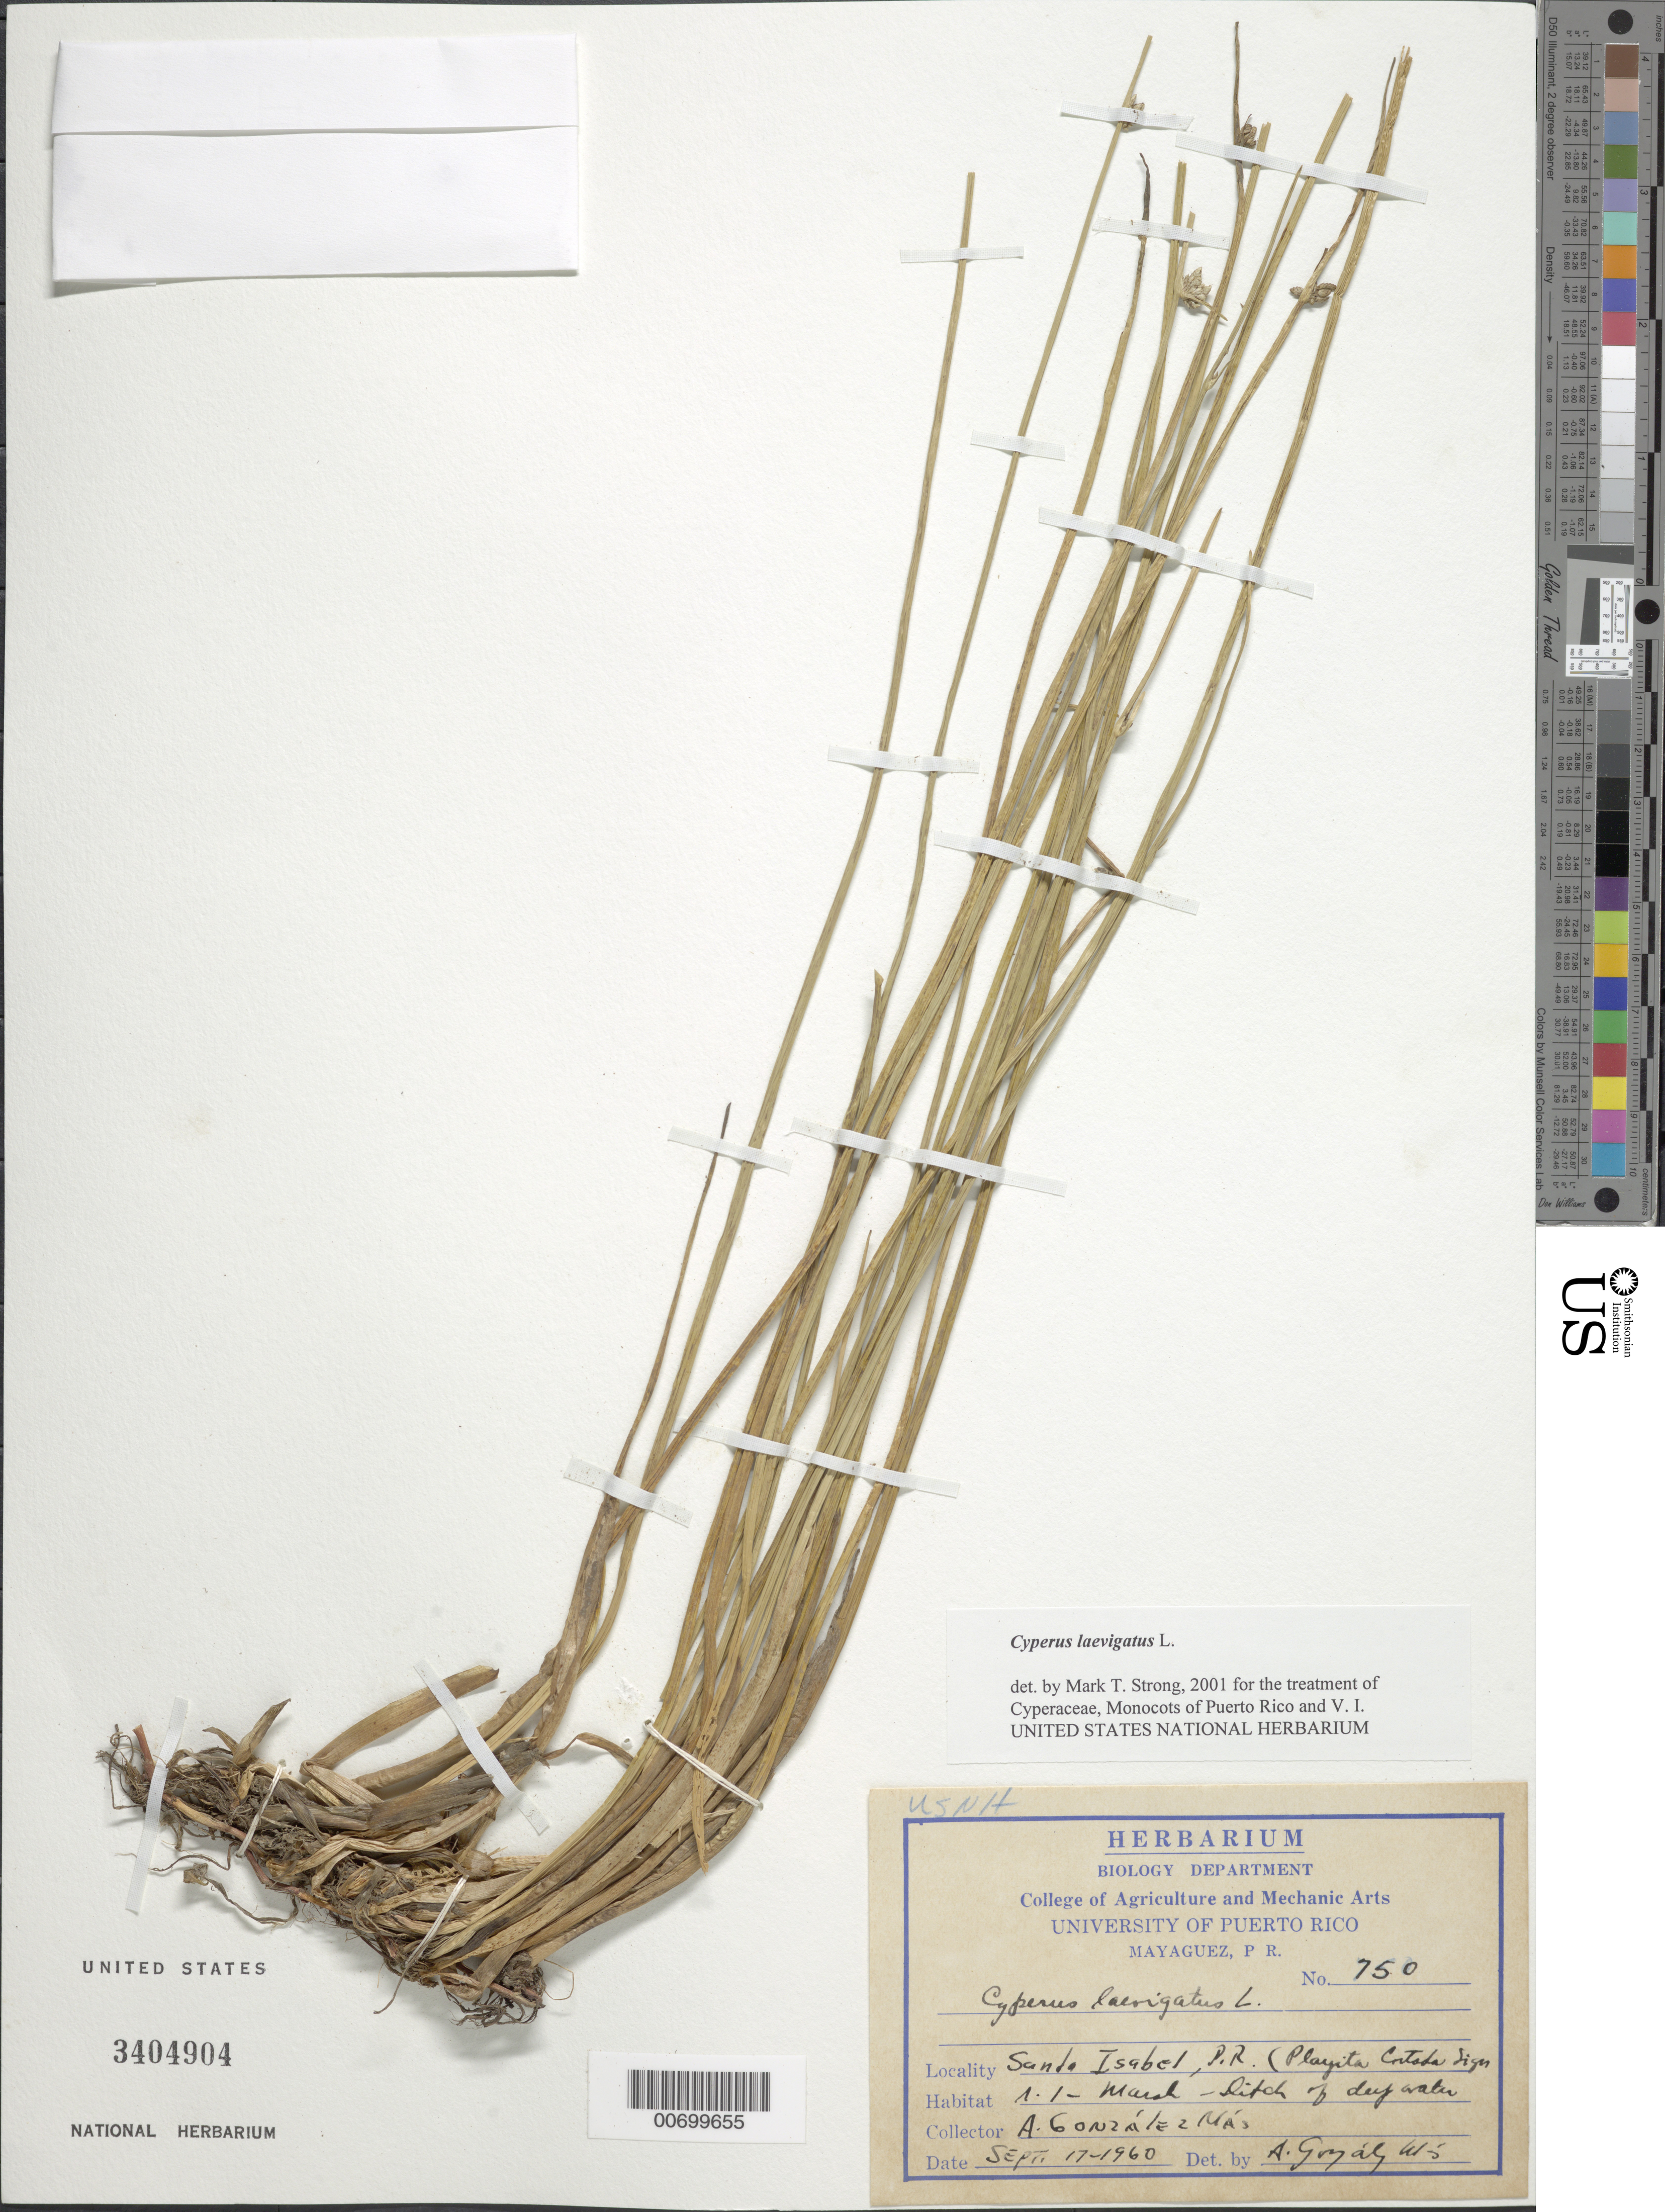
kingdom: Plantae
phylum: Tracheophyta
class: Liliopsida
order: Poales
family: Cyperaceae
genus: Cyperus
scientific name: Cyperus laevigatus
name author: L.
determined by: Strong, M. T., (US), Smithsonian Institution - National Museum of Natural History (UNITED STATES)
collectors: A. González Más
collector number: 750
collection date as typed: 17 Sep 1960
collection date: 1960-09-17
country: Puerto Rico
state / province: Santa Isabel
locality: Santa Isabel: Playita Cortada Sign, Rd. 1.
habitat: Marsh; ditch of deep water.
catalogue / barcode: US 3404904